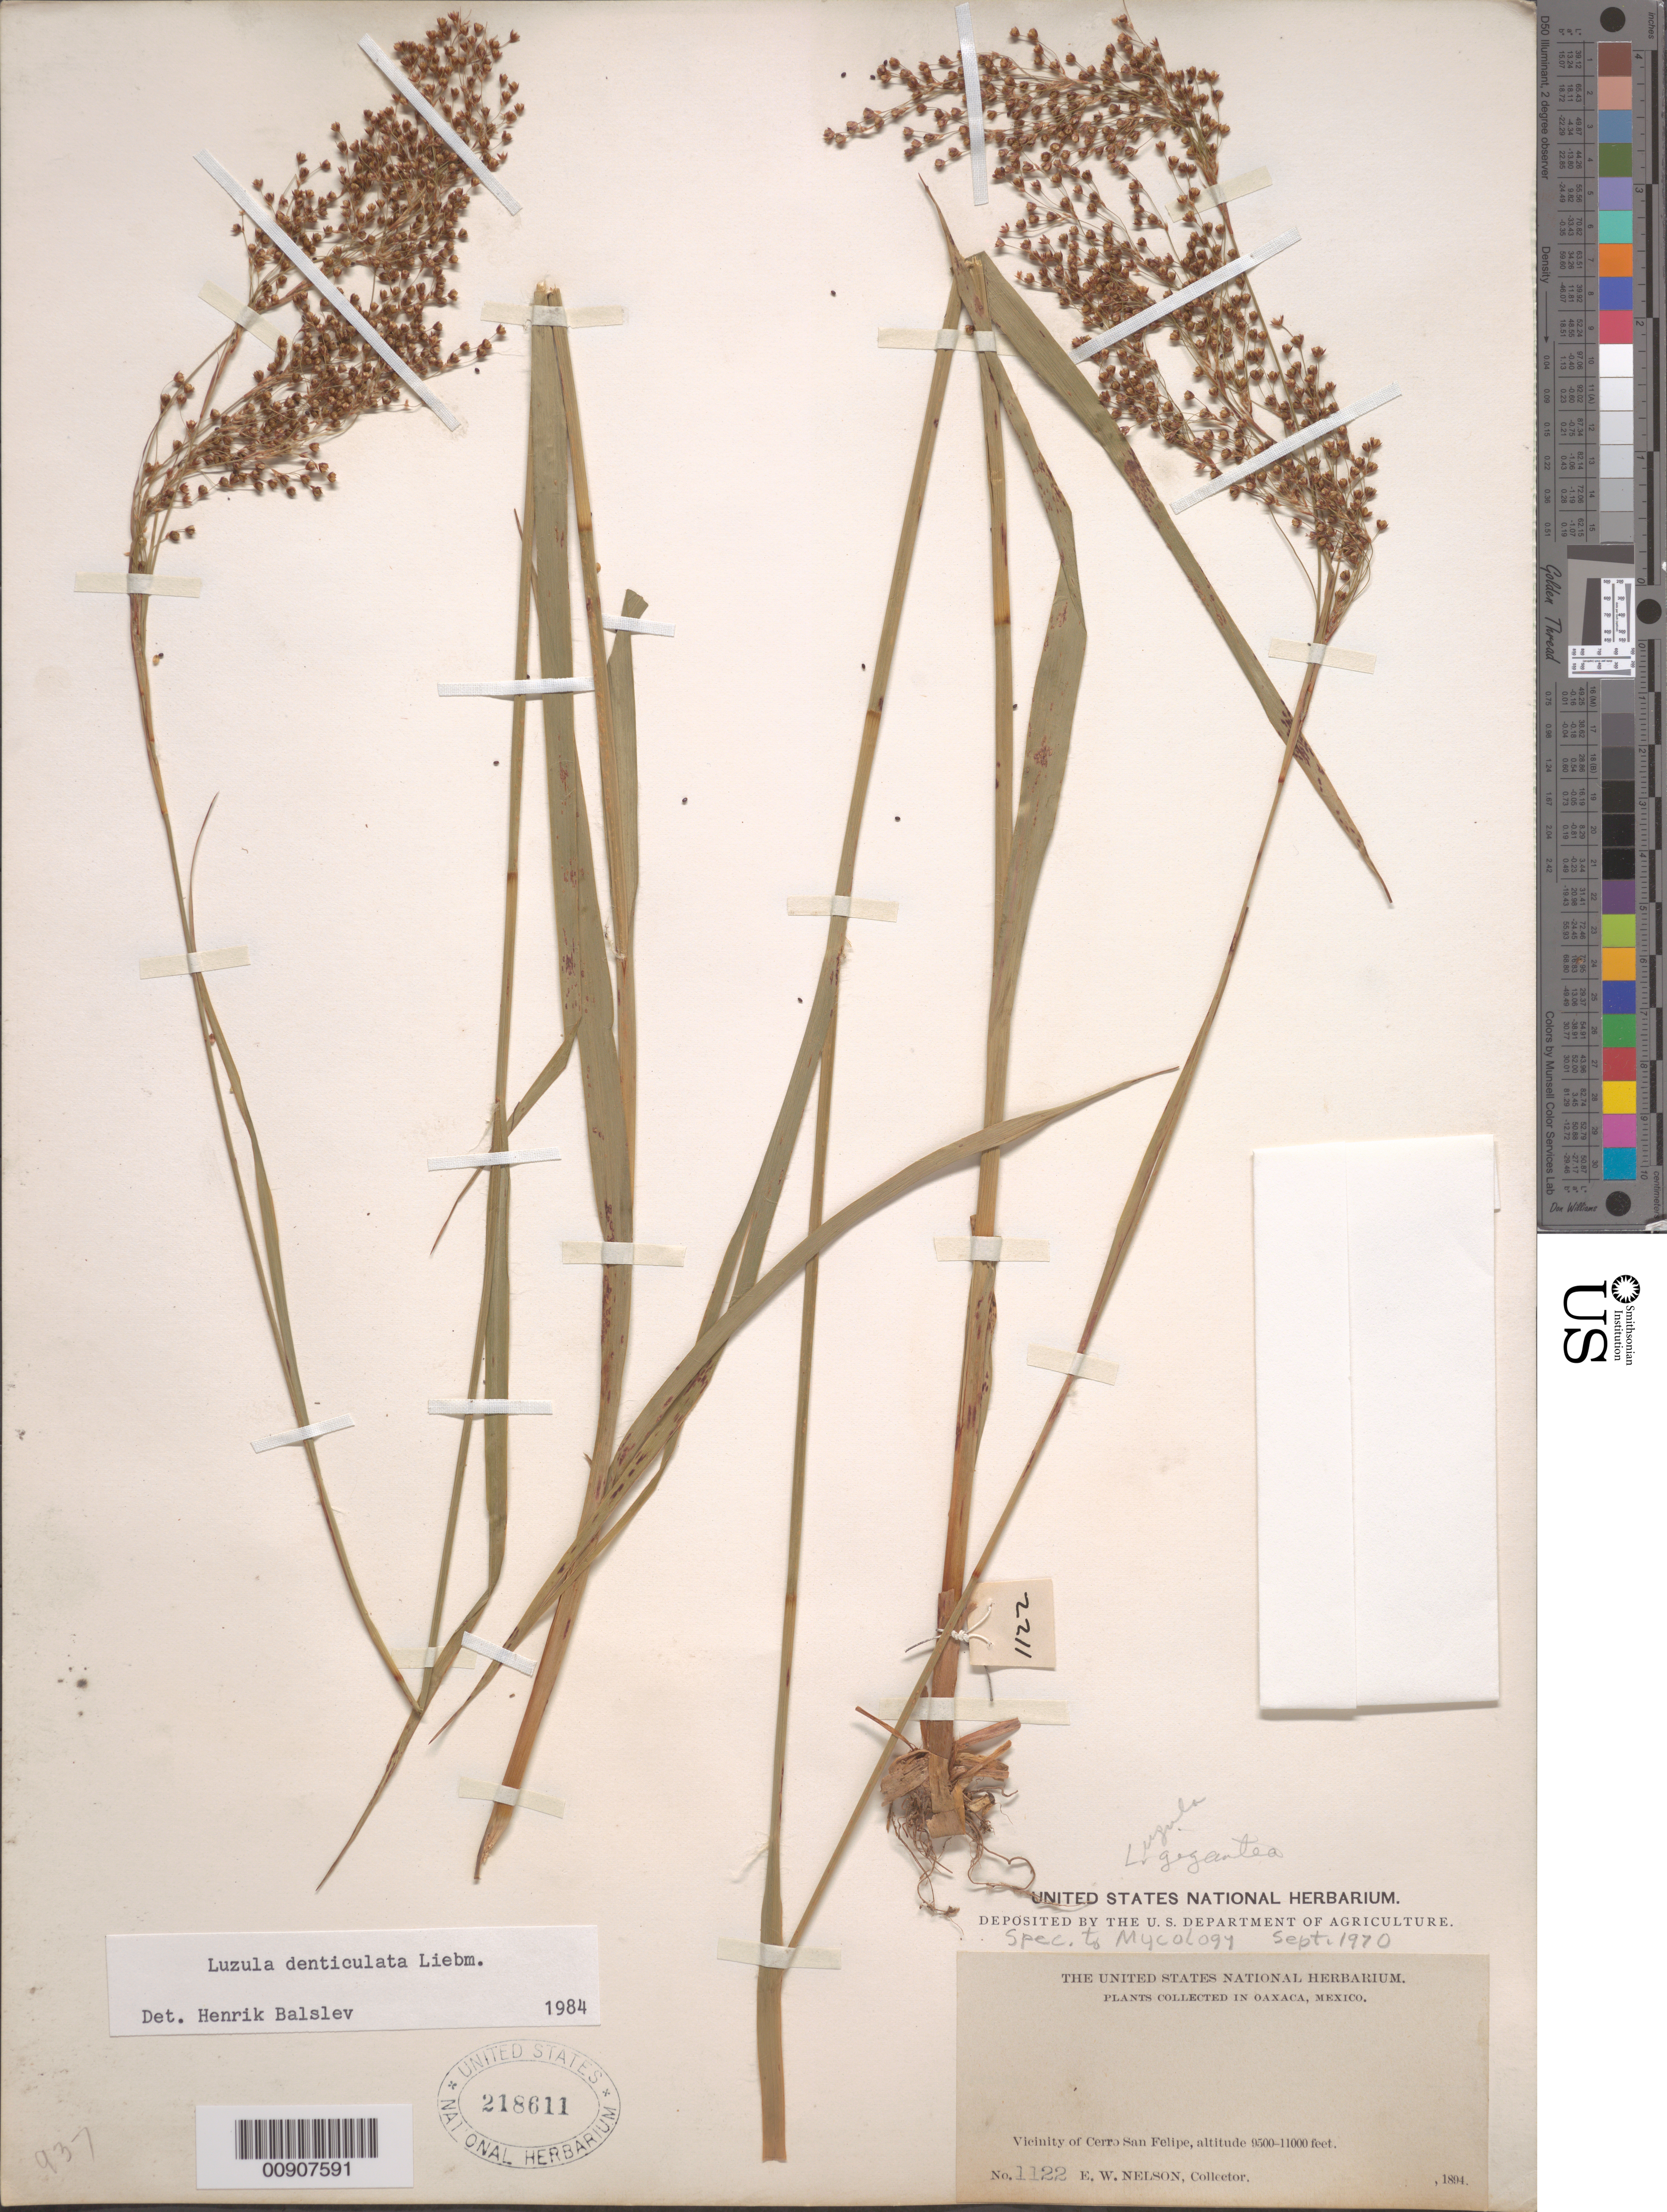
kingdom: Plantae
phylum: Tracheophyta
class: Liliopsida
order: Poales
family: Juncaceae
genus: Luzula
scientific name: Luzula denticulata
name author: Liebm.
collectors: E. W. Nelson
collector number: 1122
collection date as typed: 1894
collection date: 1894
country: Mexico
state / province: Oaxaca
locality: Vicinity of Cerro San Felipe, Oaxaca.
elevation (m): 2896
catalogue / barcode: US 218611